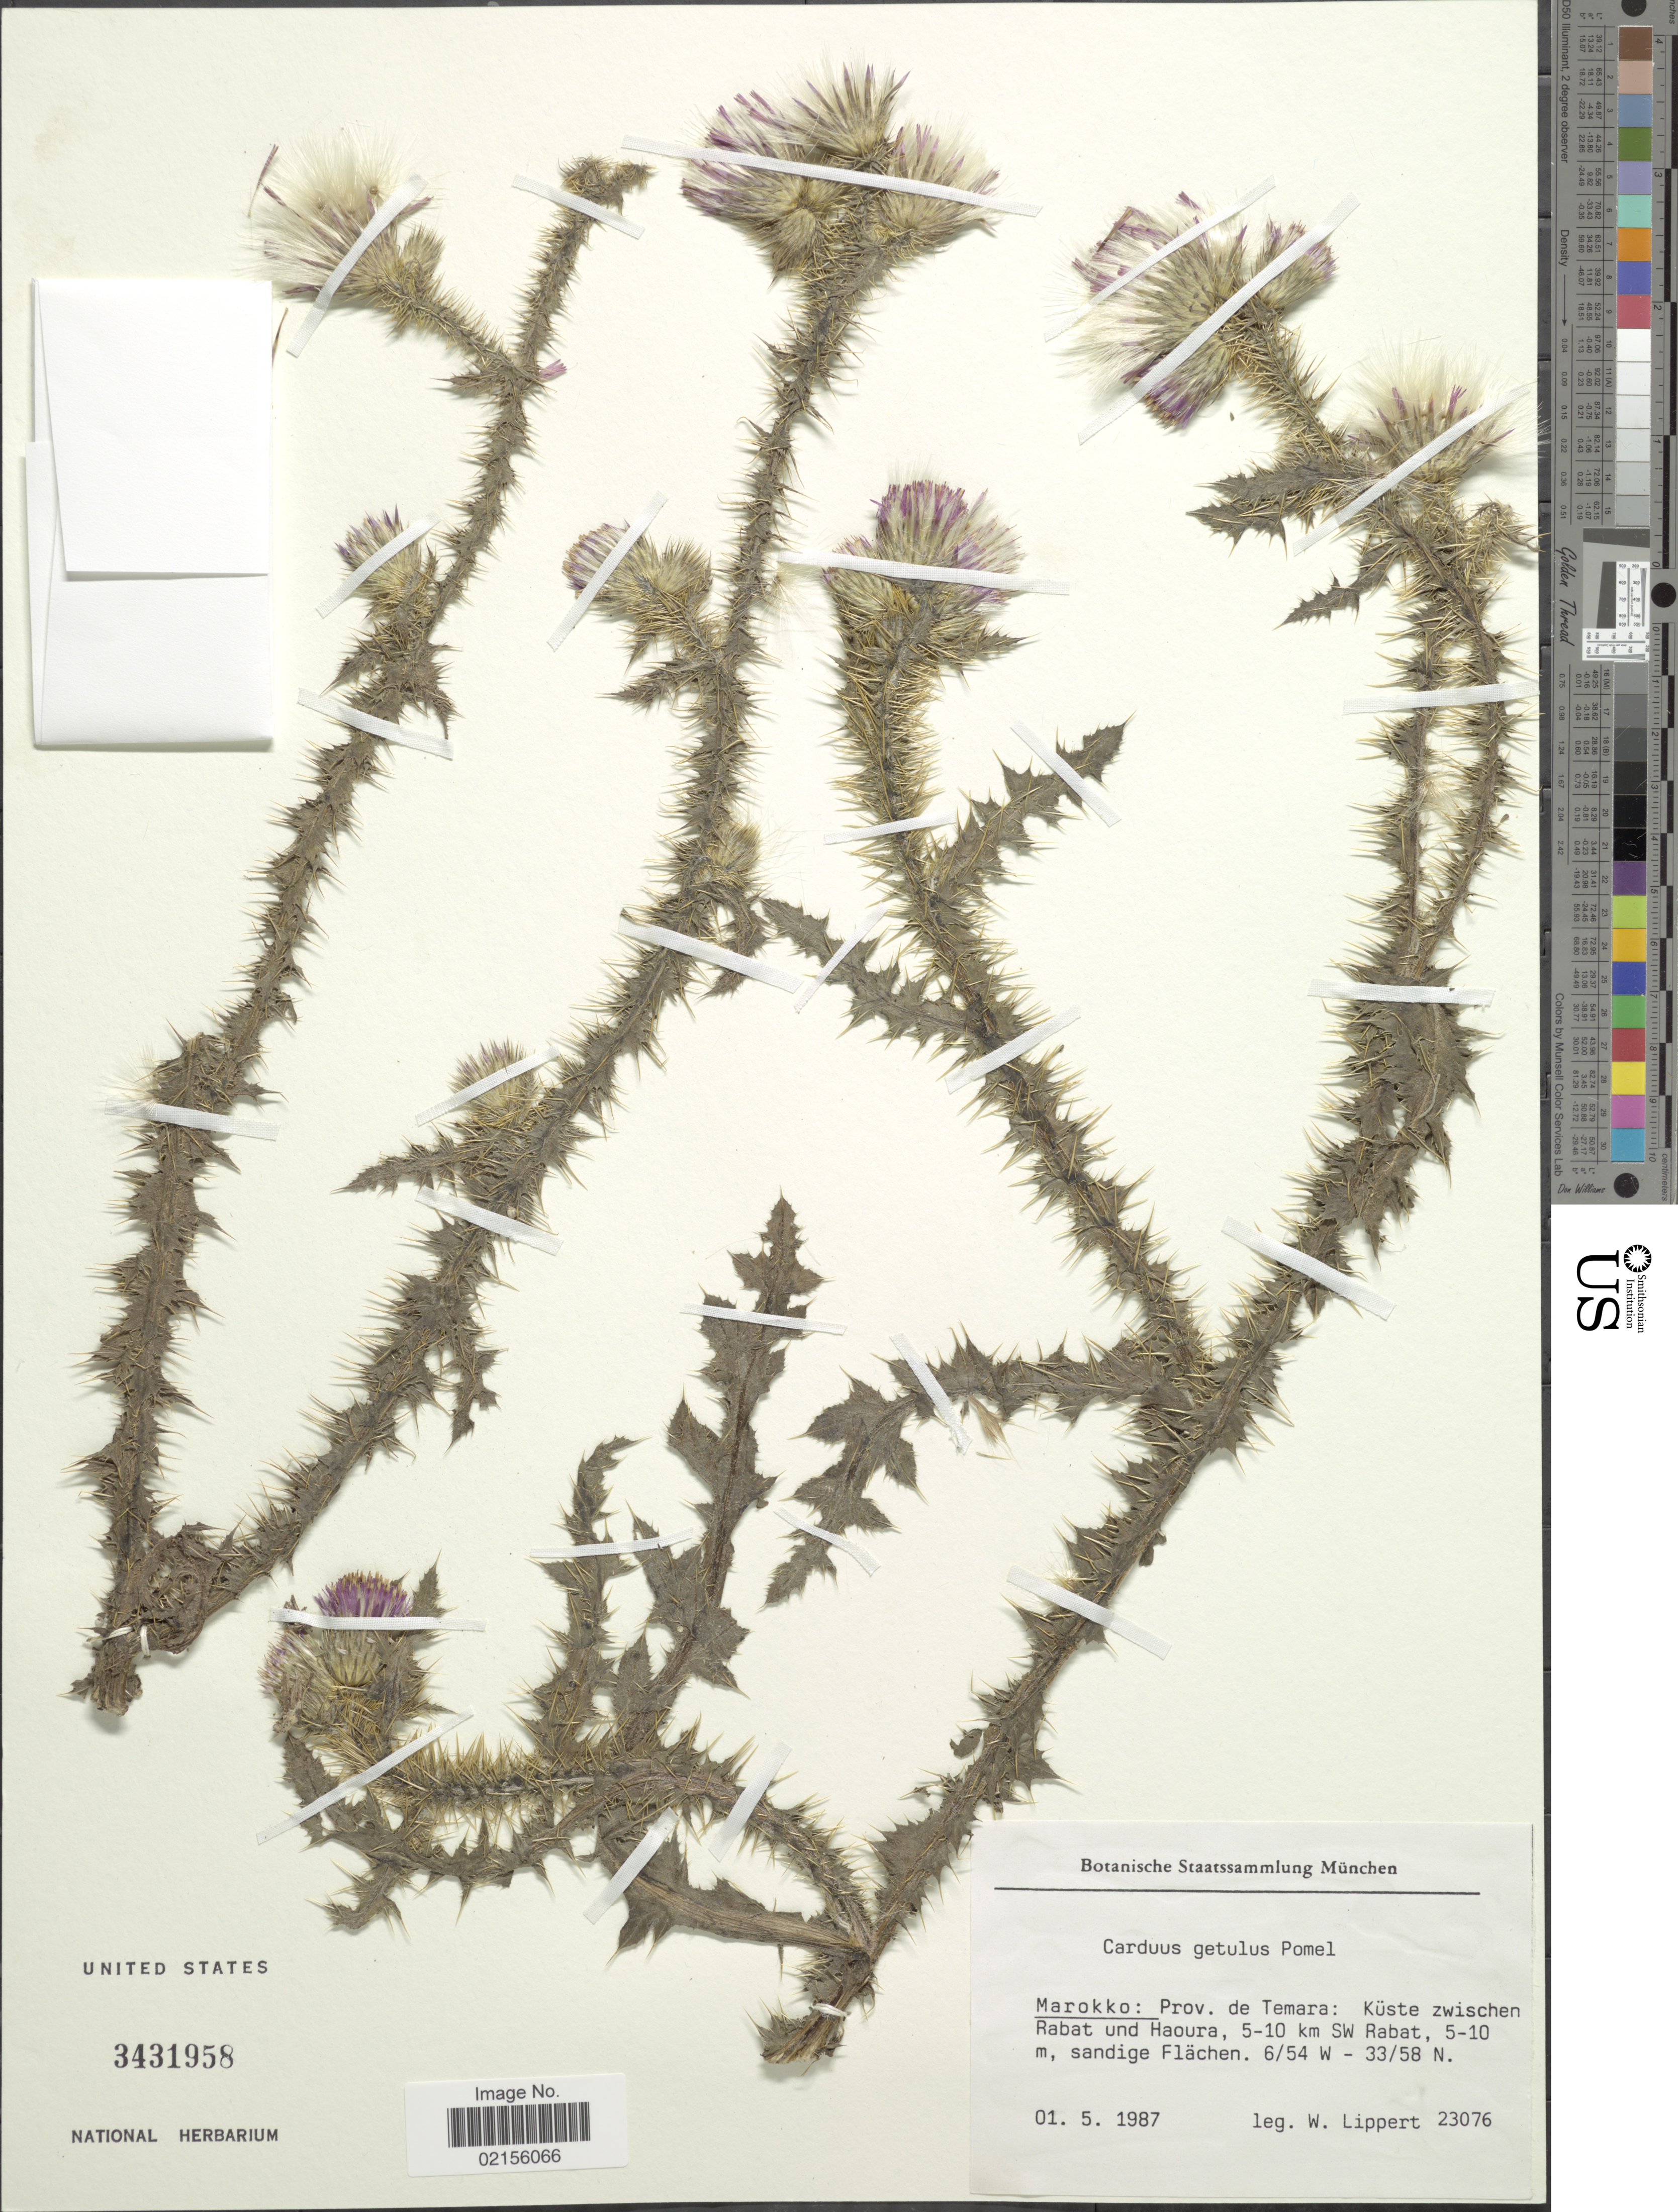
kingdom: Plantae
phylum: Tracheophyta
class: Magnoliopsida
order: Asterales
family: Asteraceae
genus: Carduus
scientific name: Carduus getulus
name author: Pomel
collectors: W. Lippert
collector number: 23076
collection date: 1987-05-01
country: Morocco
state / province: Rabat-Salé-Zemmour-Zaër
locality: Prov de Temara: Küste zwischen Rabat und Haoura, 5-10 km SW Rabat, sandige Flächen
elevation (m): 5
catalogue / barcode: US 3431958